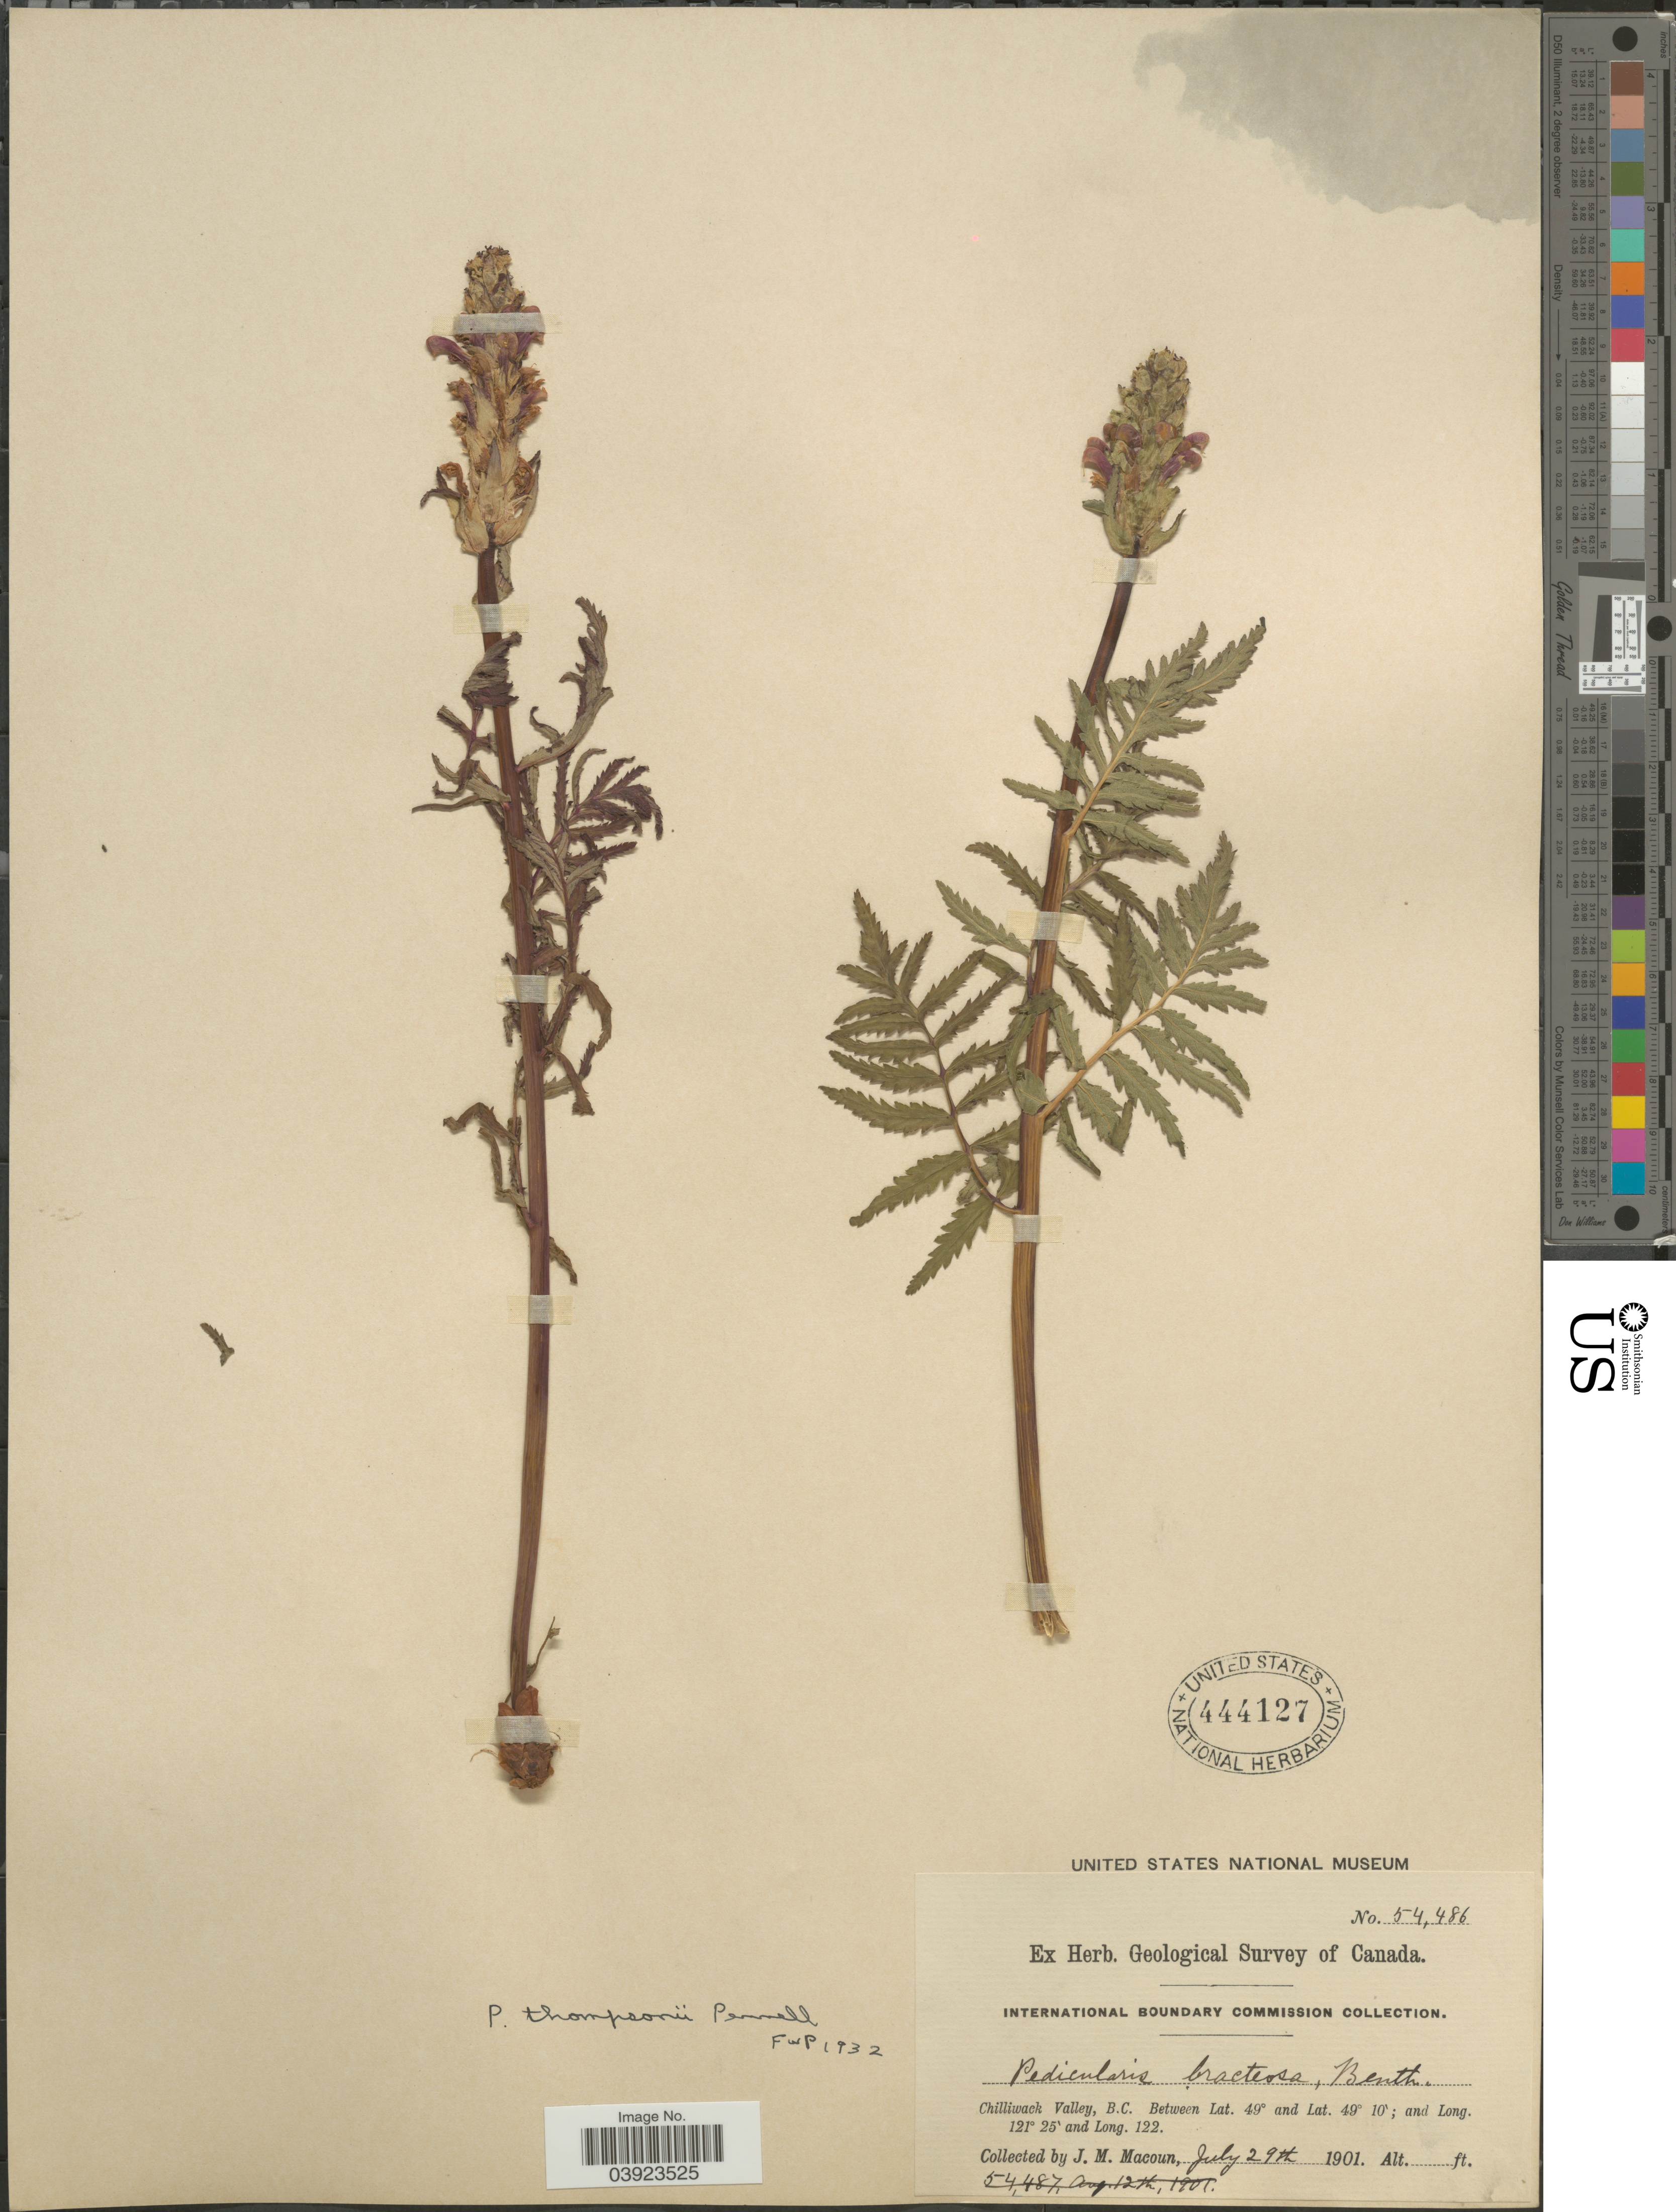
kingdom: Plantae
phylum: Tracheophyta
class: Magnoliopsida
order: Lamiales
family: Orobanchaceae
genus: Pedicularis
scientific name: Pedicularis thompsonii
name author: Pennell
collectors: J. M. Macoun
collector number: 54486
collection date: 1901-07-29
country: Canada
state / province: British Columbia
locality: Chilliwack Valley.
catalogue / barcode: US 444127